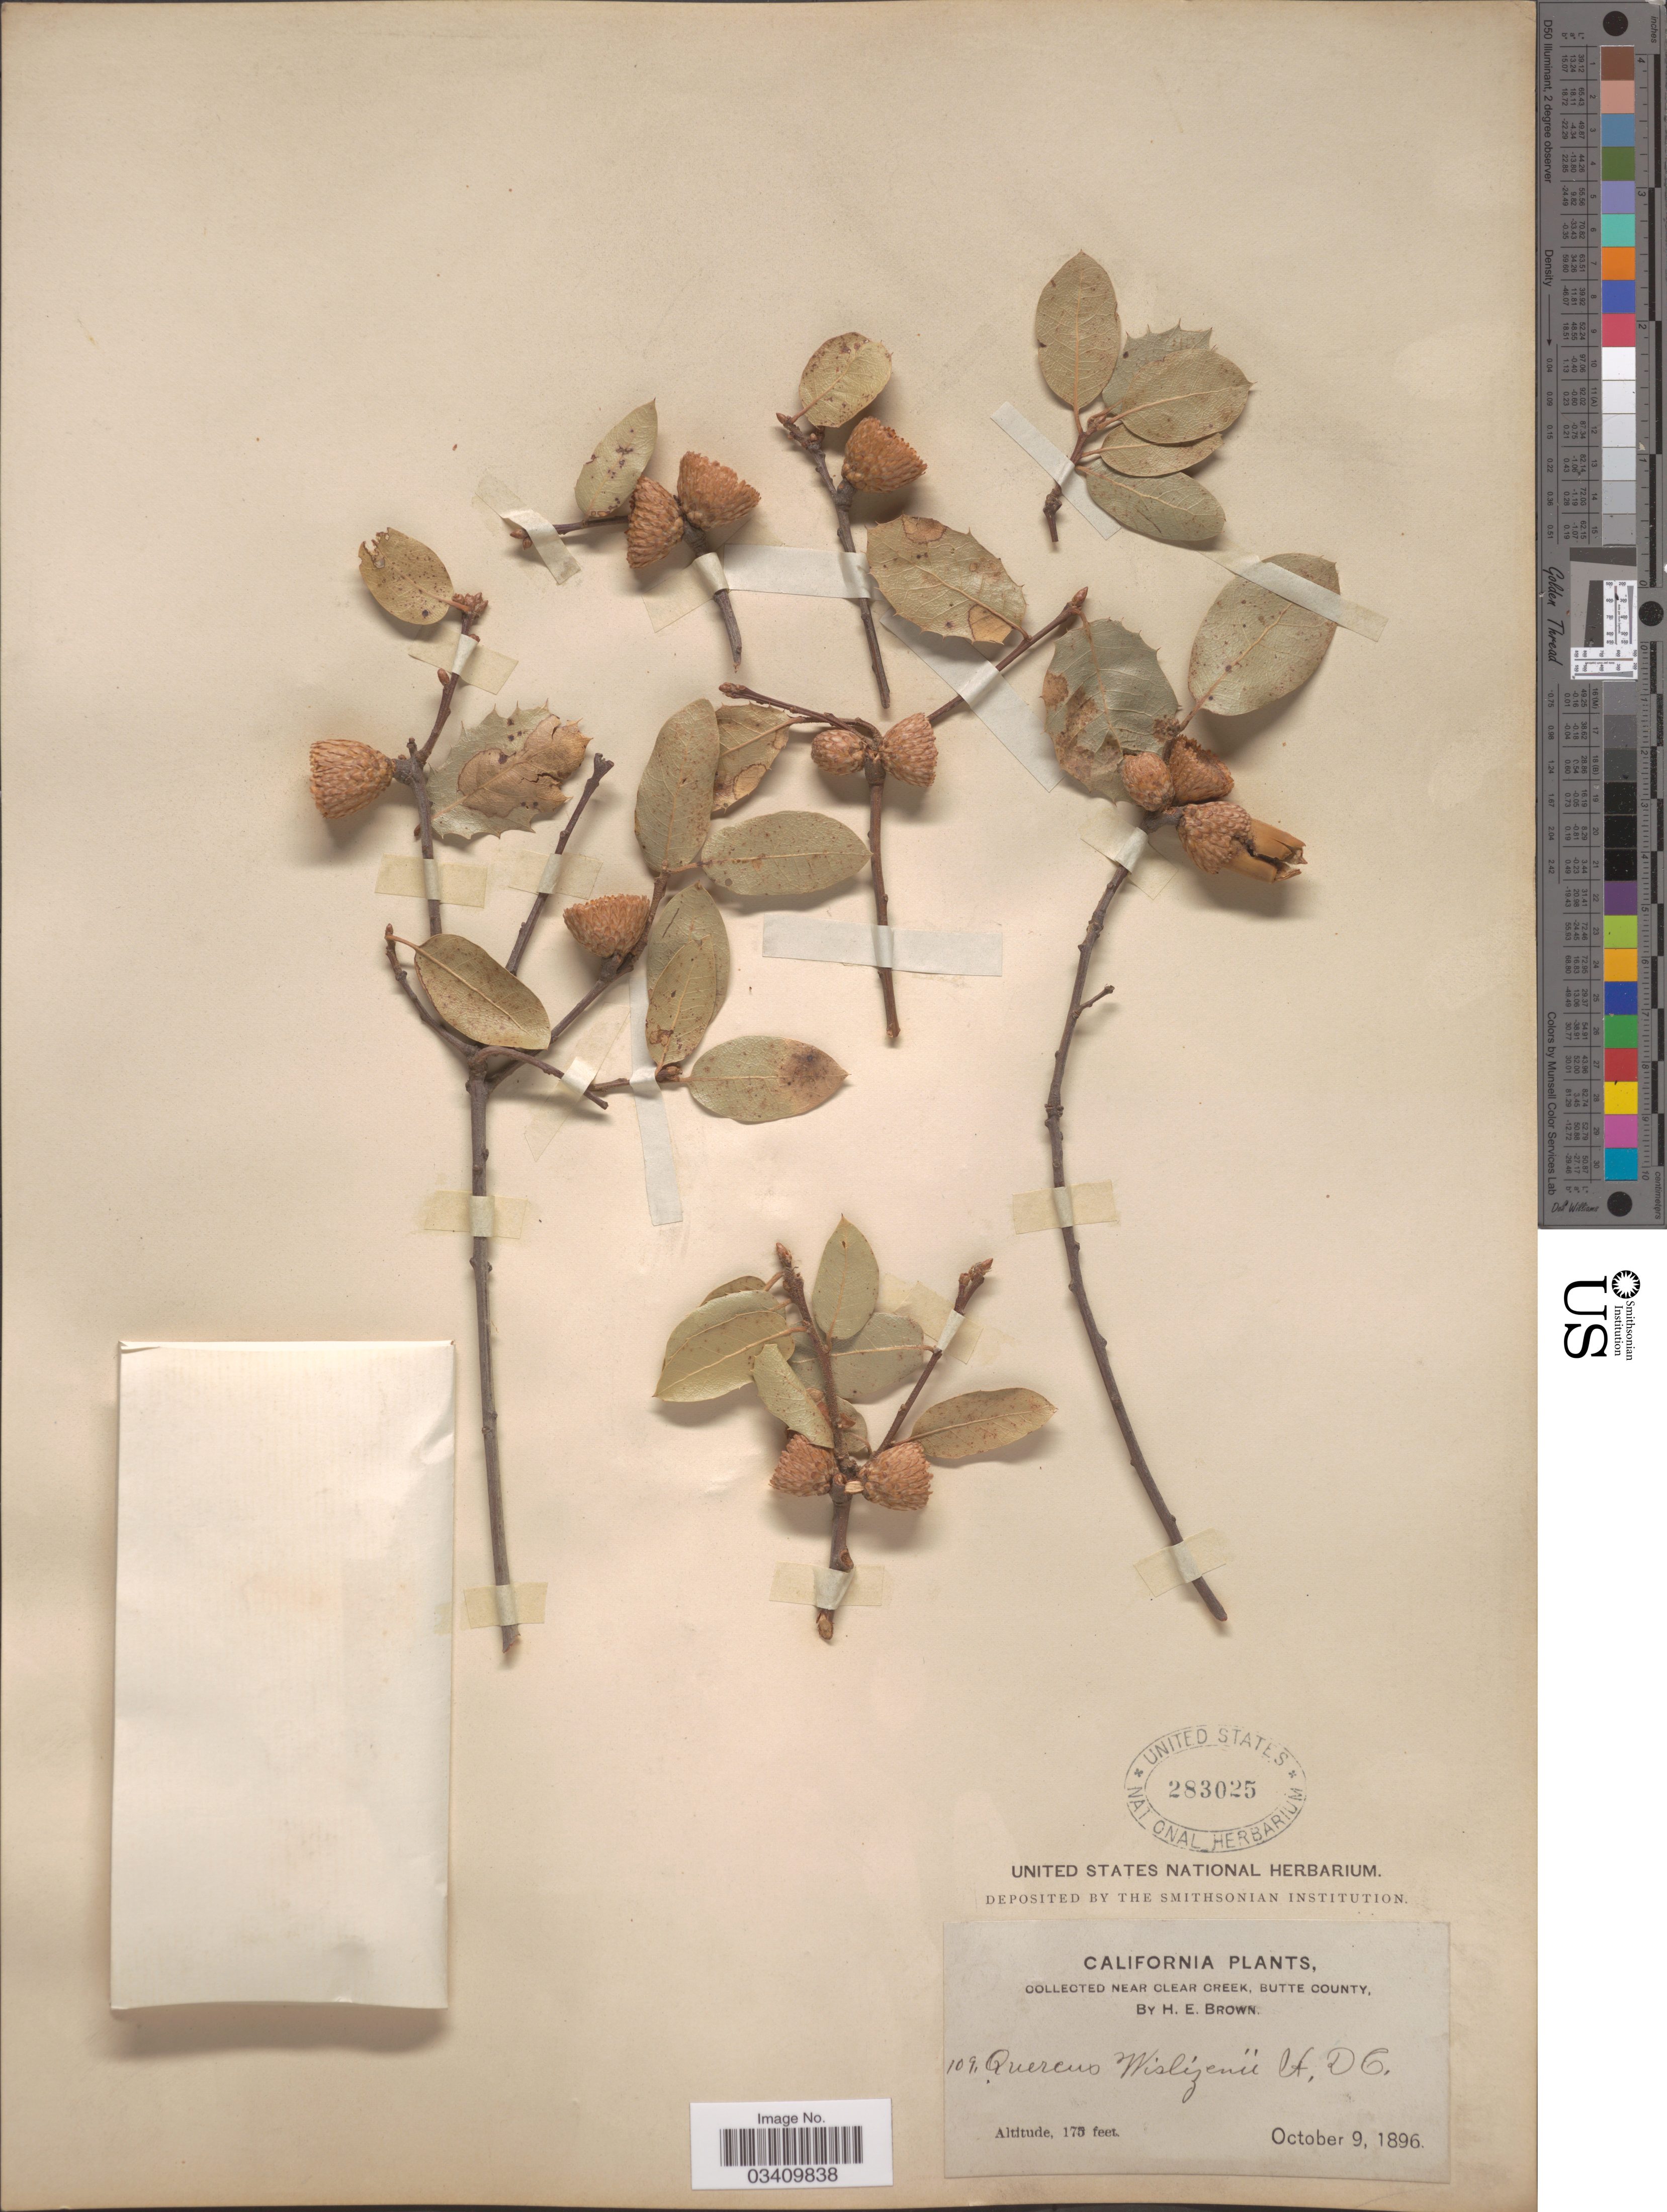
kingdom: Plantae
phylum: Tracheophyta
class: Magnoliopsida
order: Fagales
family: Fagaceae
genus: Quercus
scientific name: Quercus wislizeni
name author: A. DC.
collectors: H. E. Brown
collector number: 109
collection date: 1896-10-09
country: United States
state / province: California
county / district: Butte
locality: Near Clear Creek, Butte County.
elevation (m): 53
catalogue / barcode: US 283025